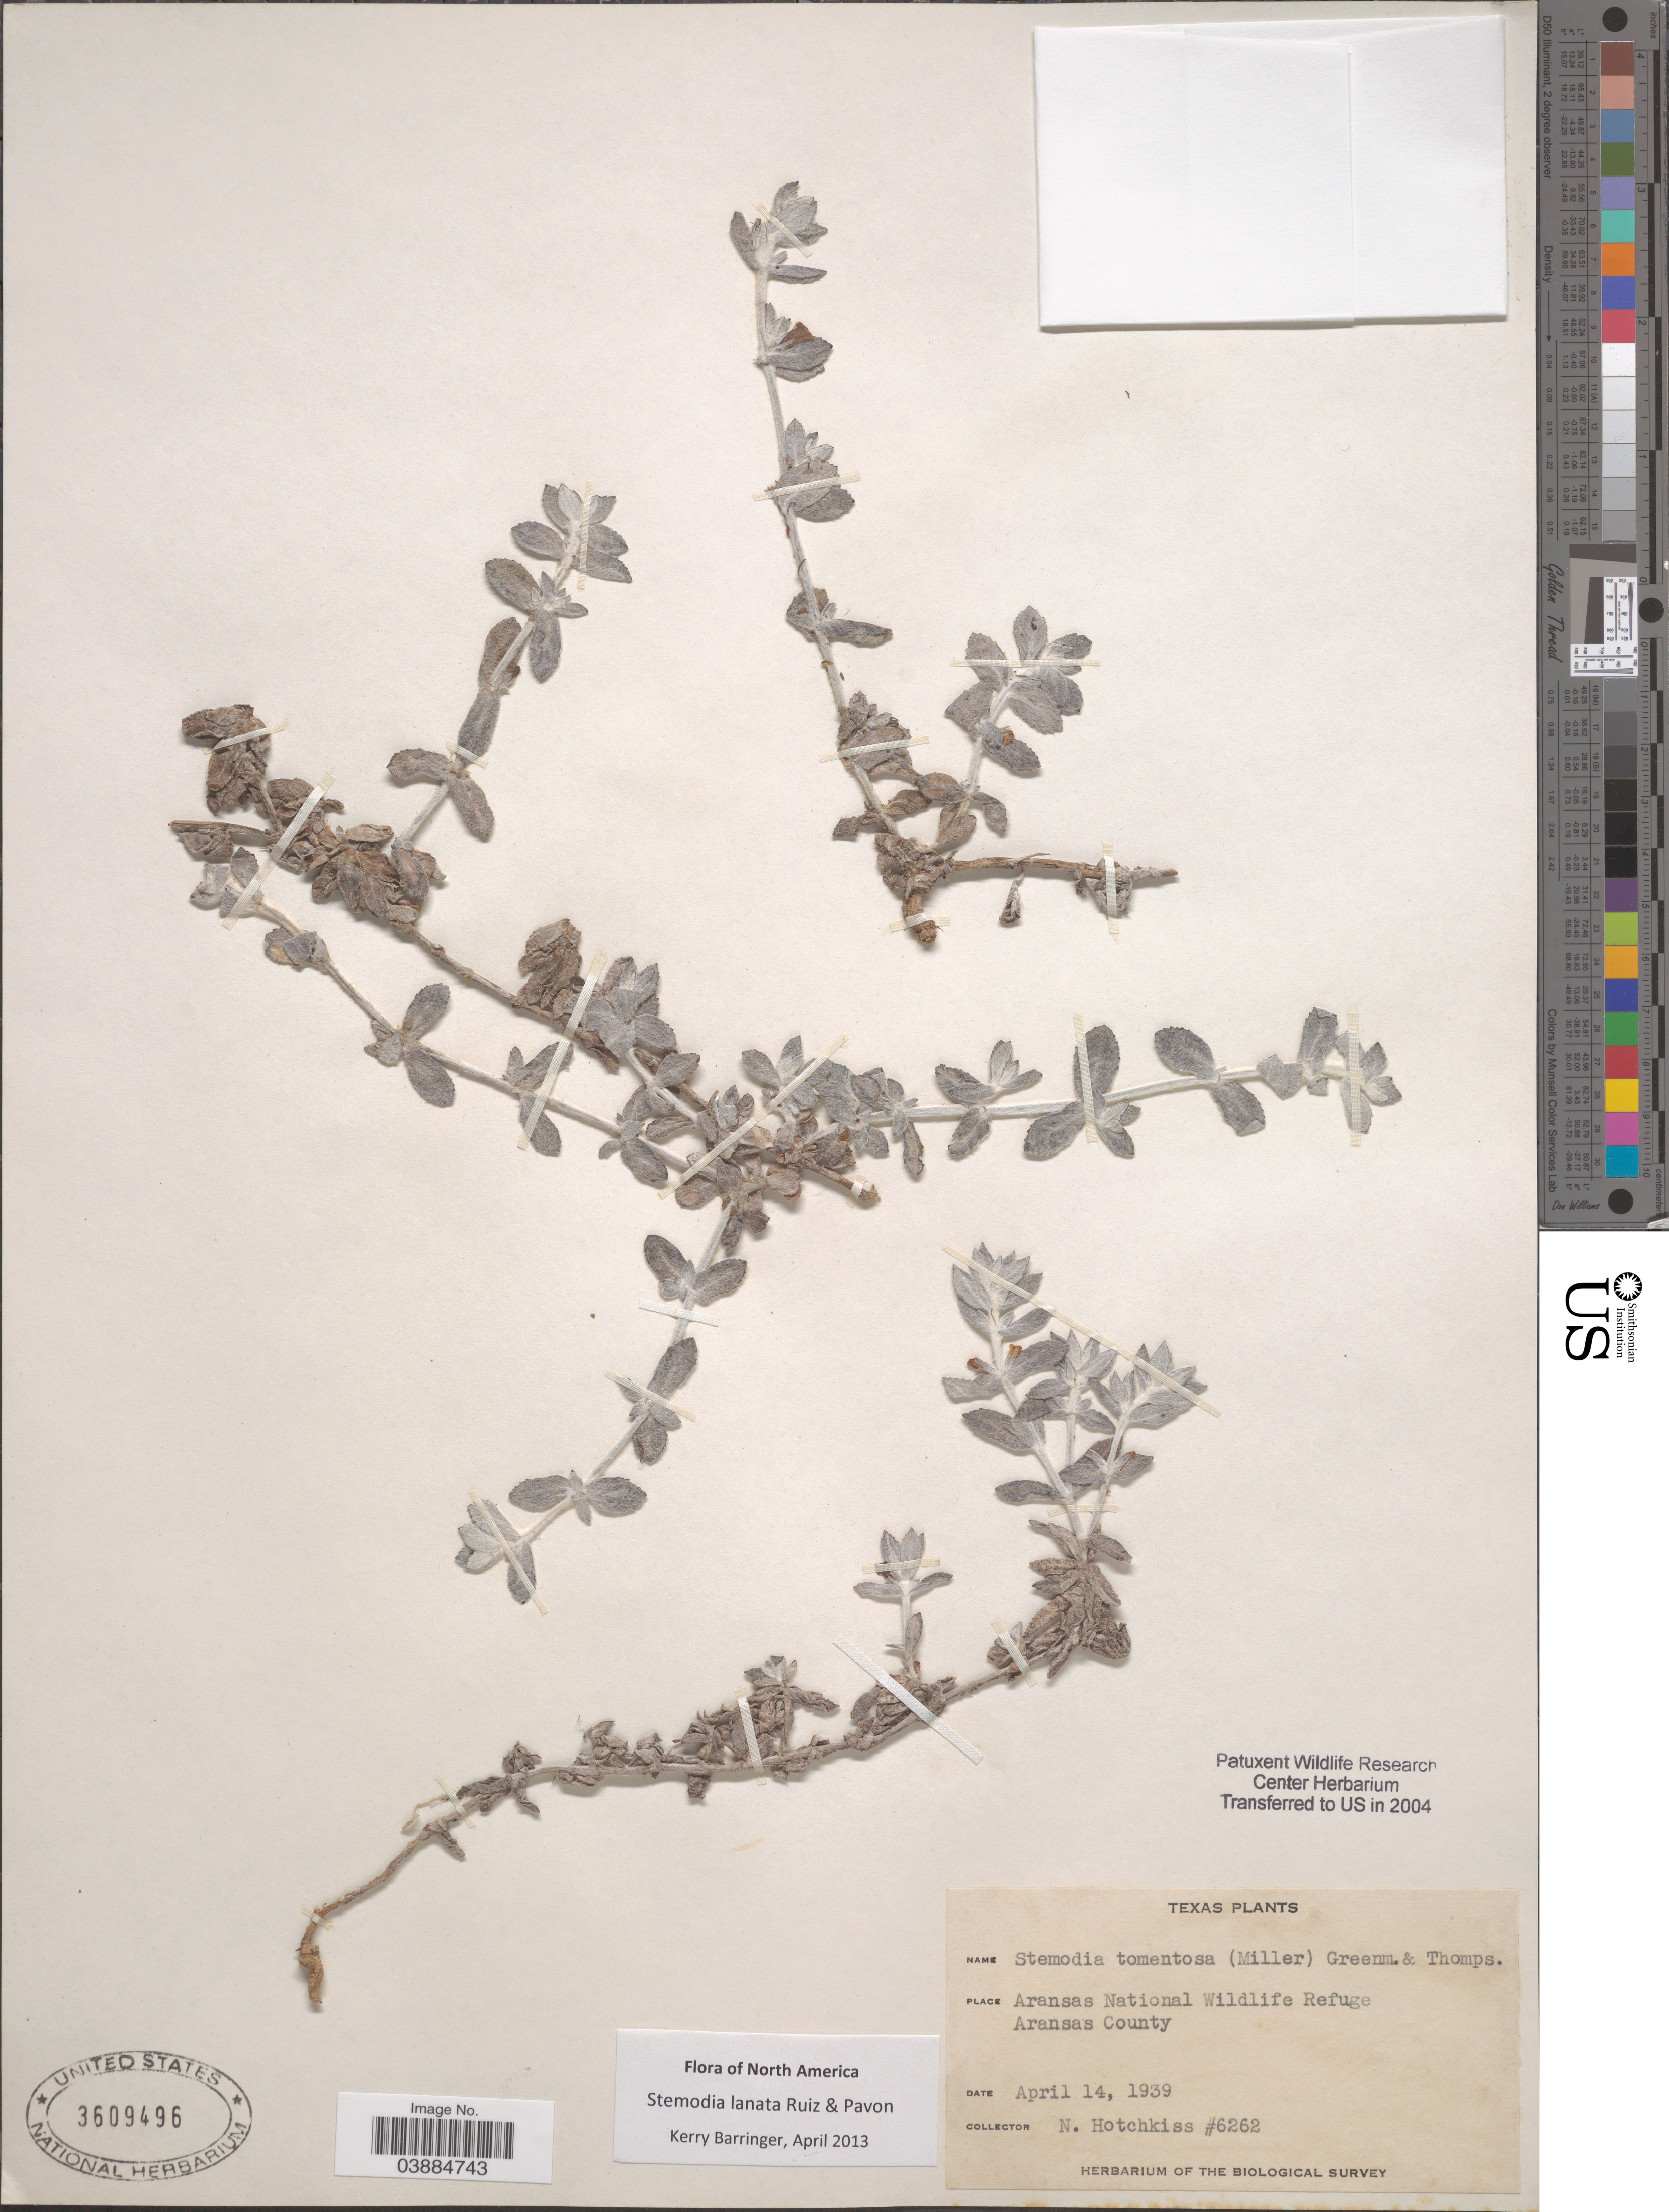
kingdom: Plantae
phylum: Tracheophyta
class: Magnoliopsida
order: Lamiales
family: Plantaginaceae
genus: Stemodia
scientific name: Stemodia lanata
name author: Sessé & Moc. ex Benth.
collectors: N. Hotchkiss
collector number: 6262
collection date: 1939-04-14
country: United States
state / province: Texas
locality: Aransas National Wildlife Refuge Aransas County.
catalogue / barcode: US 3609496